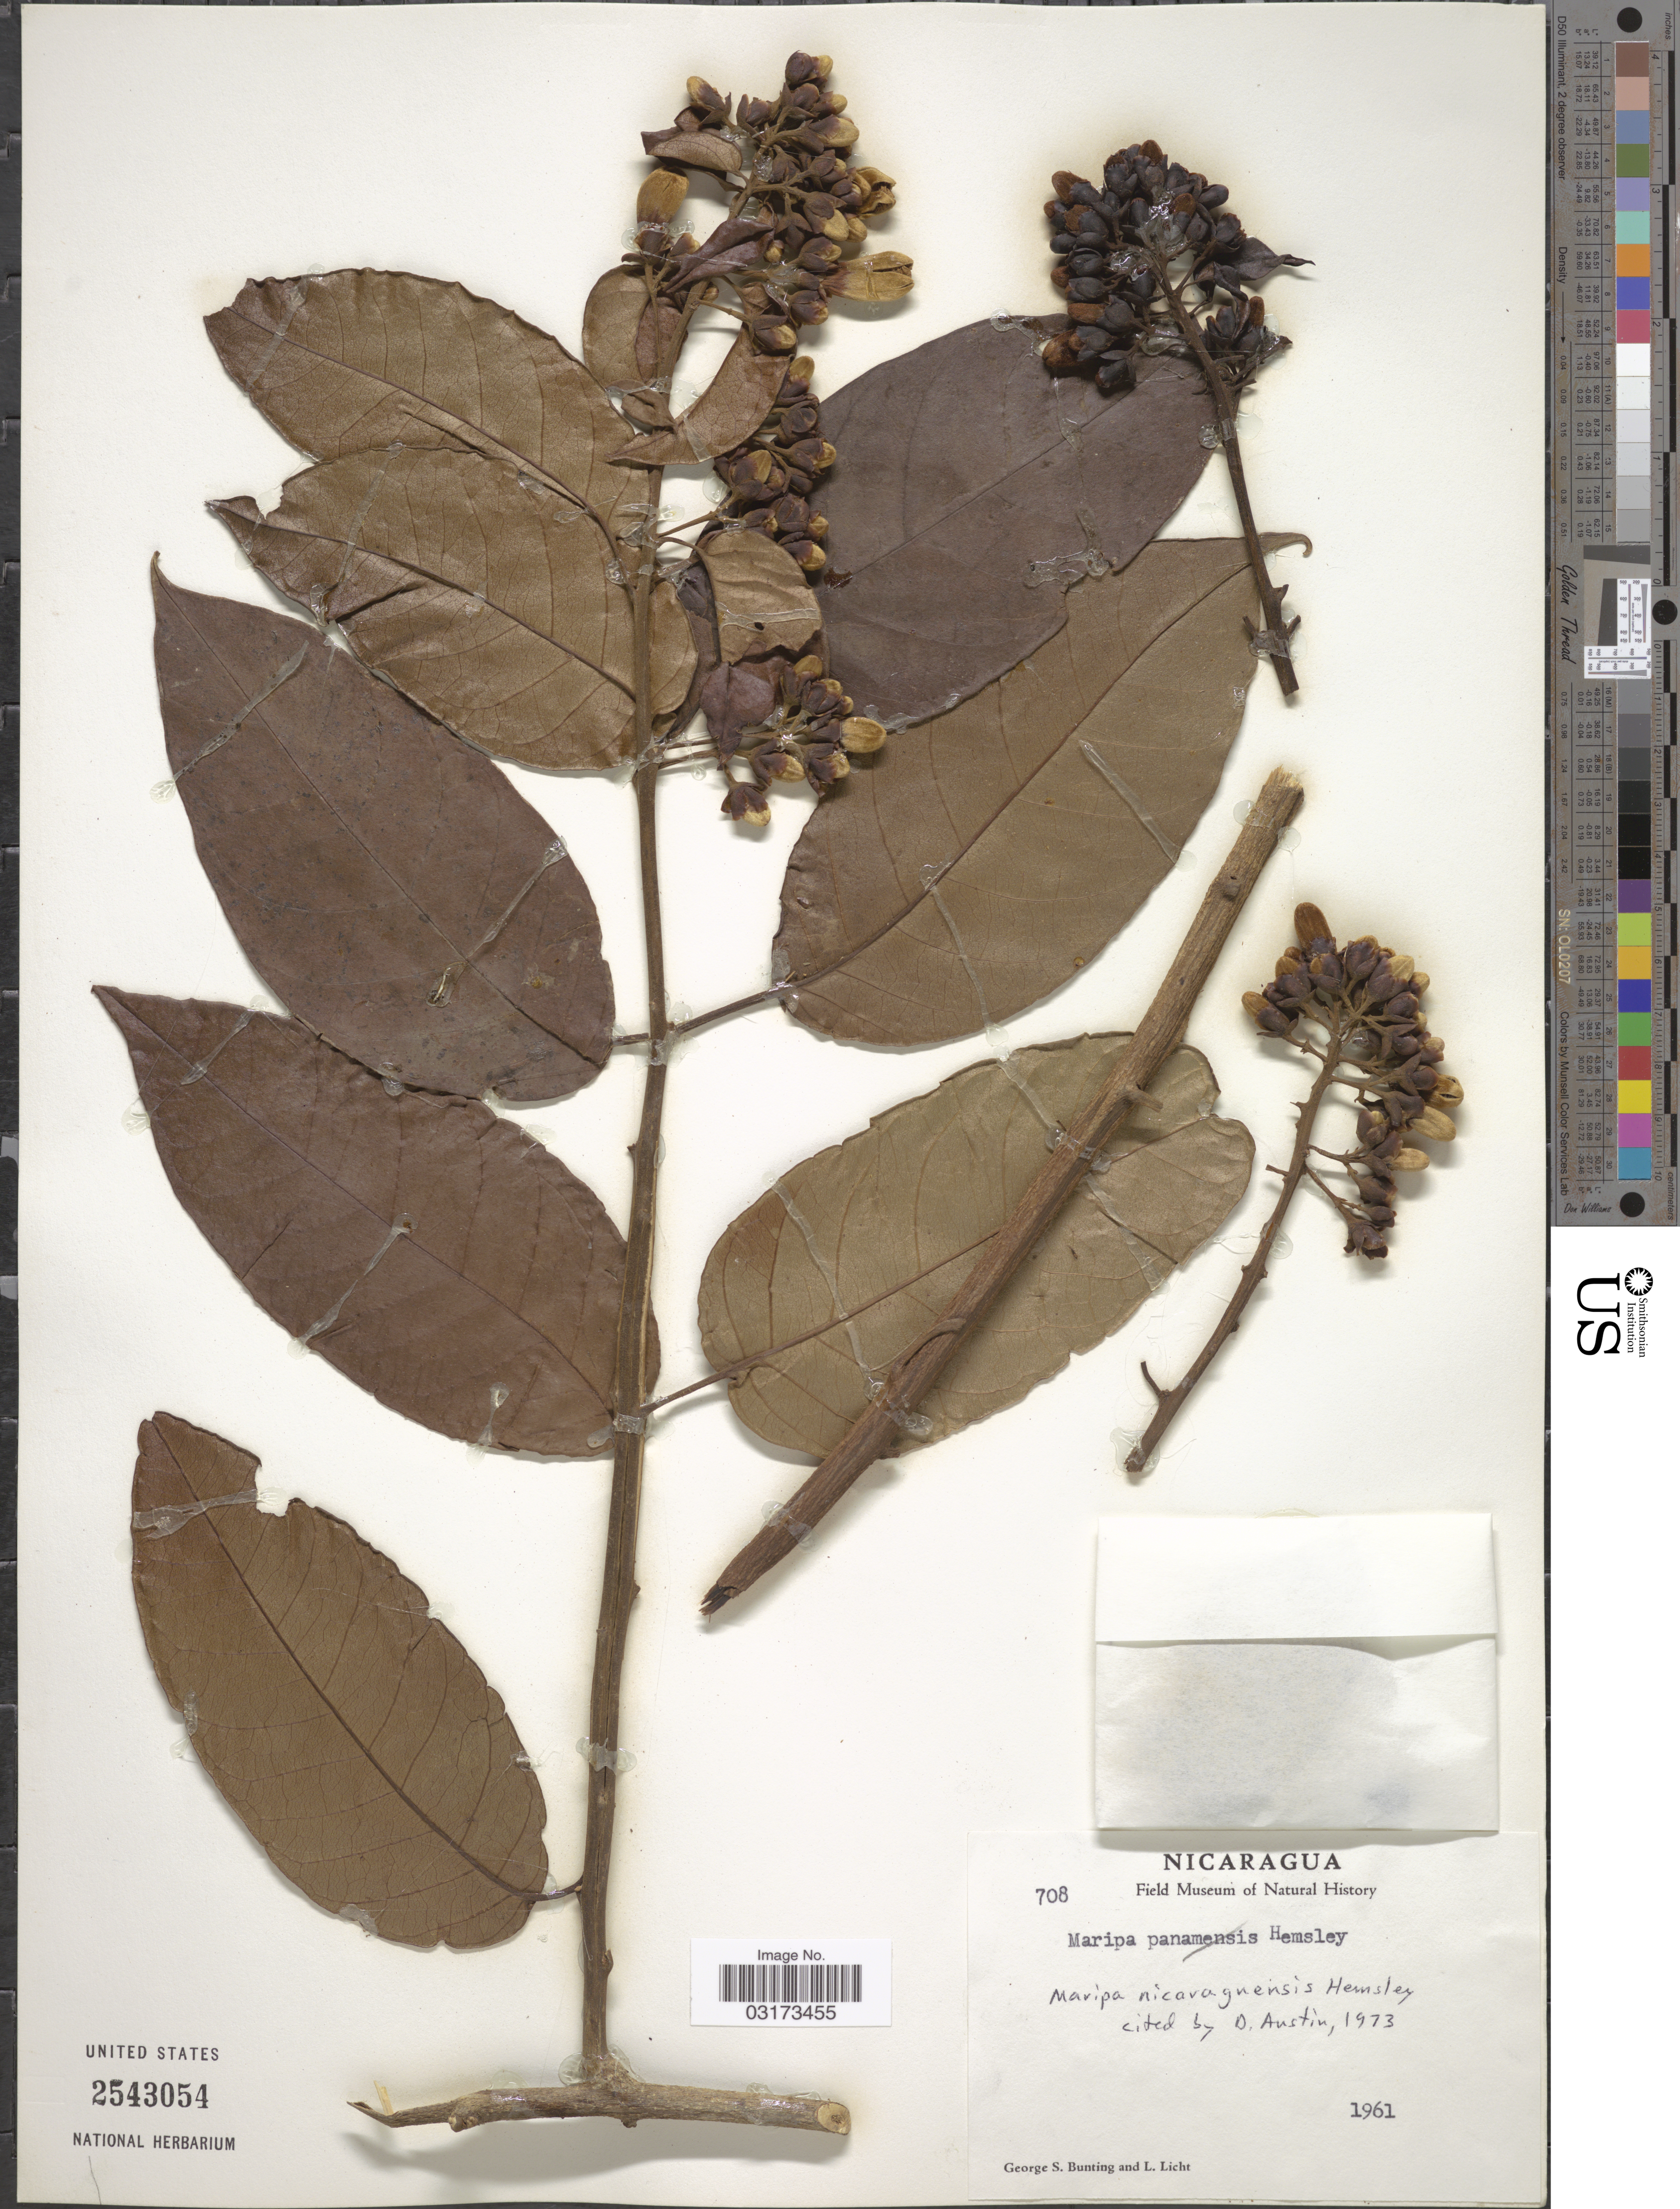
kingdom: Plantae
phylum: Tracheophyta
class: Magnoliopsida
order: Solanales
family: Convolvulaceae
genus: Maripa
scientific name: Maripa nicaraguensis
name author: Hemsl.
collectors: G. S. Bunting & L. Licht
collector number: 708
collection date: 1961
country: Nicaragua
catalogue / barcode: US 2543054